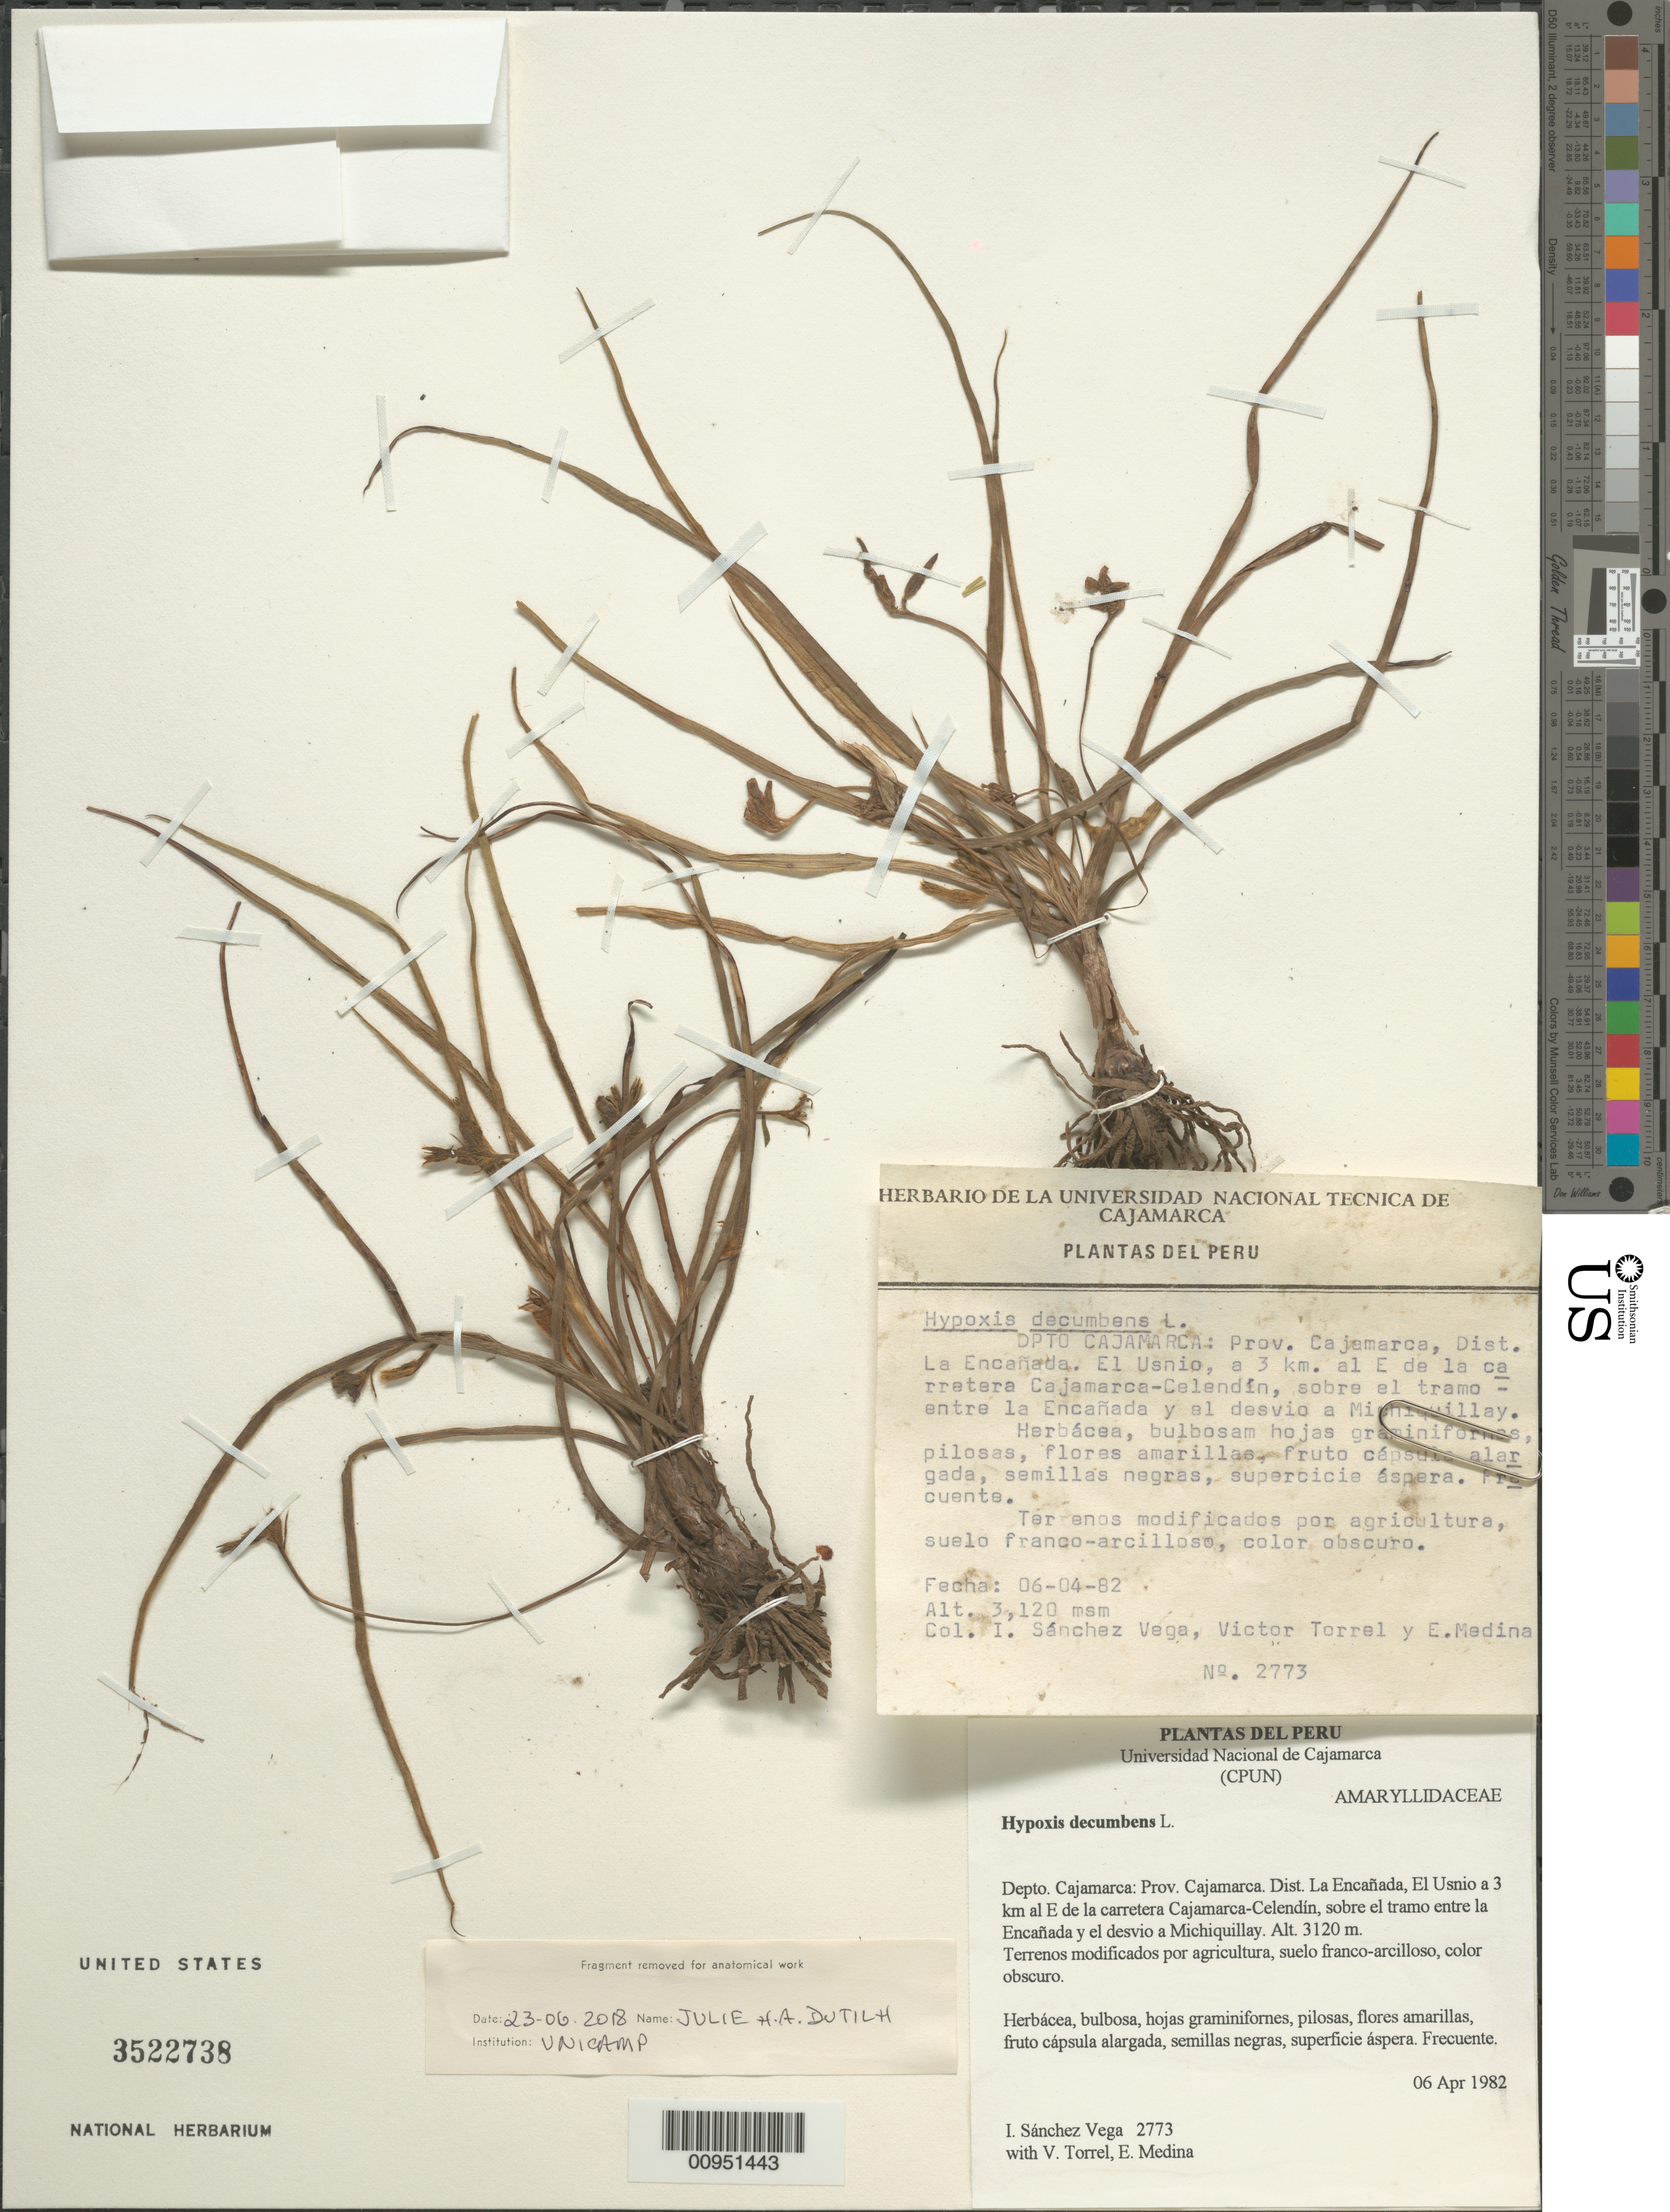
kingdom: Plantae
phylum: Tracheophyta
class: Liliopsida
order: Asparagales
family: Hypoxidaceae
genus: Hypoxis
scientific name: Hypoxis decumbens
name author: L.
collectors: I. Sánchez Vega, V. Torrel & E. Medina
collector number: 2773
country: Peru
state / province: Cajamarca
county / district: Cajamarca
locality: La Encanada, El Usnio, between encanada and desvio a michiquillay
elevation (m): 3120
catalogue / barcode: US 3522738